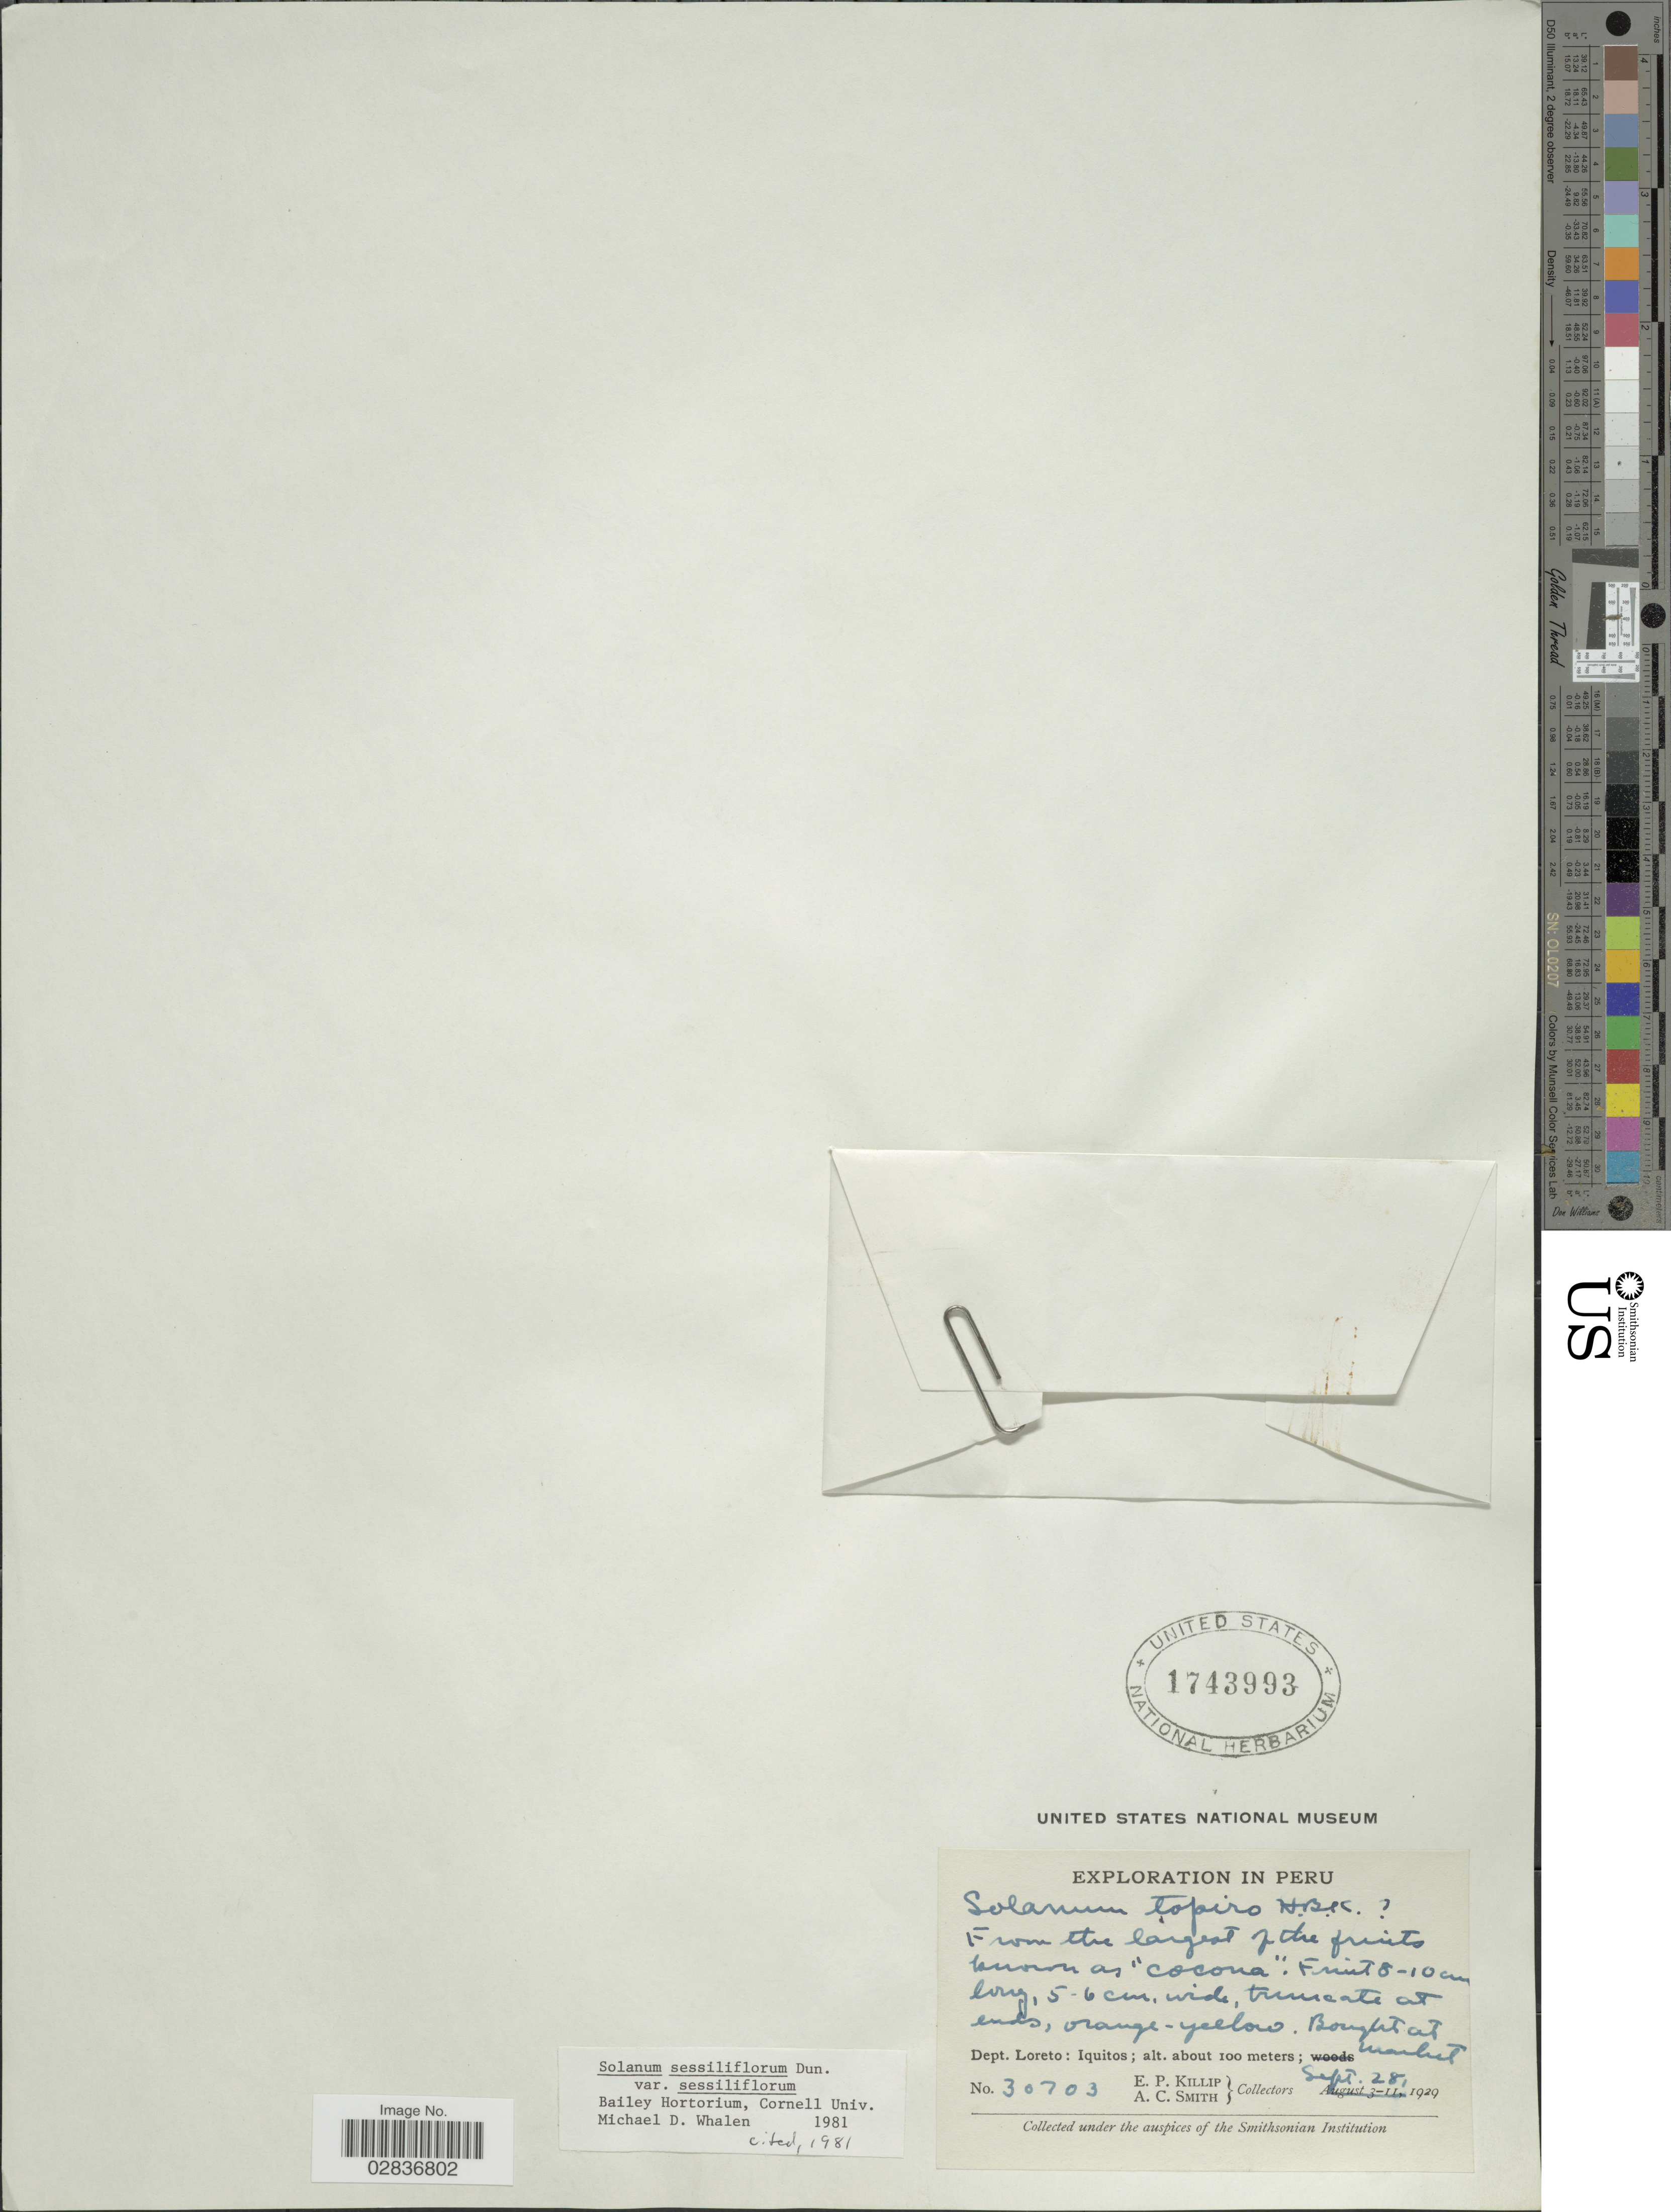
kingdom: Plantae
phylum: Tracheophyta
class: Magnoliopsida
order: Solanales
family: Solanaceae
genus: Solanum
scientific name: Solanum sessiliflorum var. sessiliflorum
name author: Dunal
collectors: E. P. Killip & A. C. Smith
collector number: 30703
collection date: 1929-09-28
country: Peru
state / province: Loreto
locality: Dept. Loreto: Iquitos.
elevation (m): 100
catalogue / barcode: US 1743993